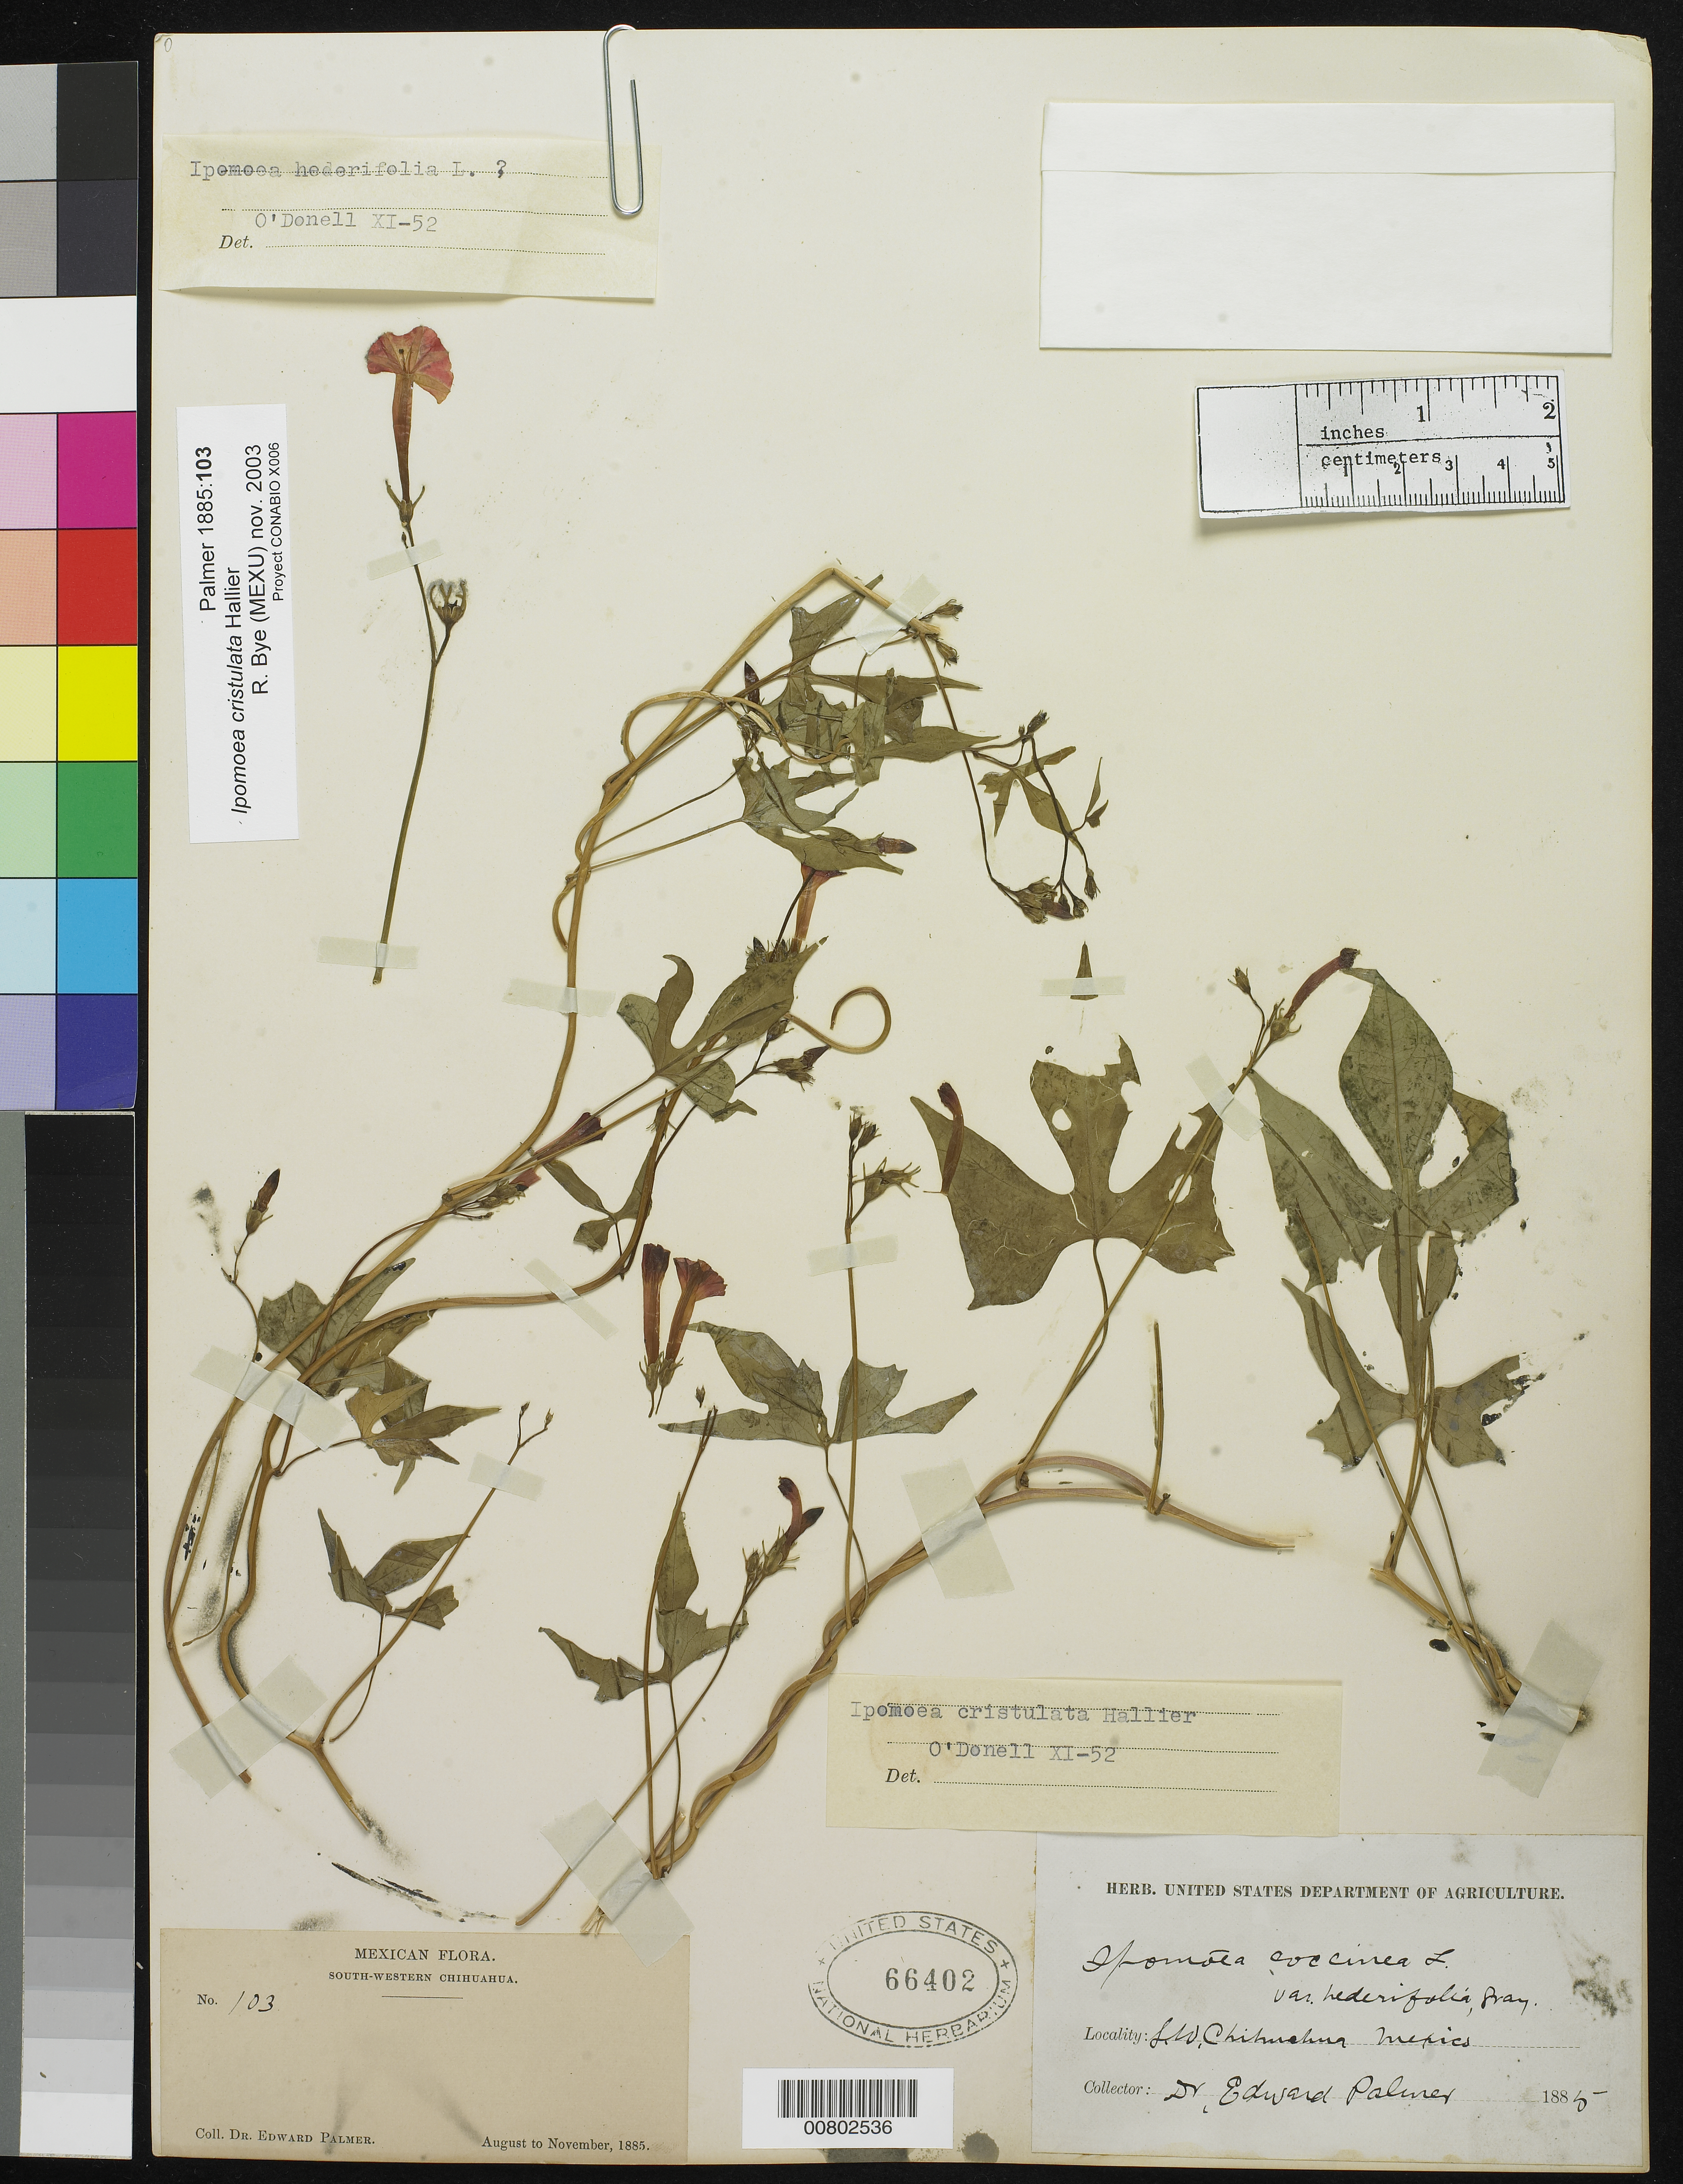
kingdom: Plantae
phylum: Tracheophyta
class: Magnoliopsida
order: Solanales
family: Convolvulaceae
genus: Ipomoea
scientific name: Ipomoea cristulata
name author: Hallier f.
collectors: E. Palmer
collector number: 103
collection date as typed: Aug 1885 to -- Nov 1885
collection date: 1885-08/1885-11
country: Mexico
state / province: Chihuahua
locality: SW Chihuahua.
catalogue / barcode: US 66402